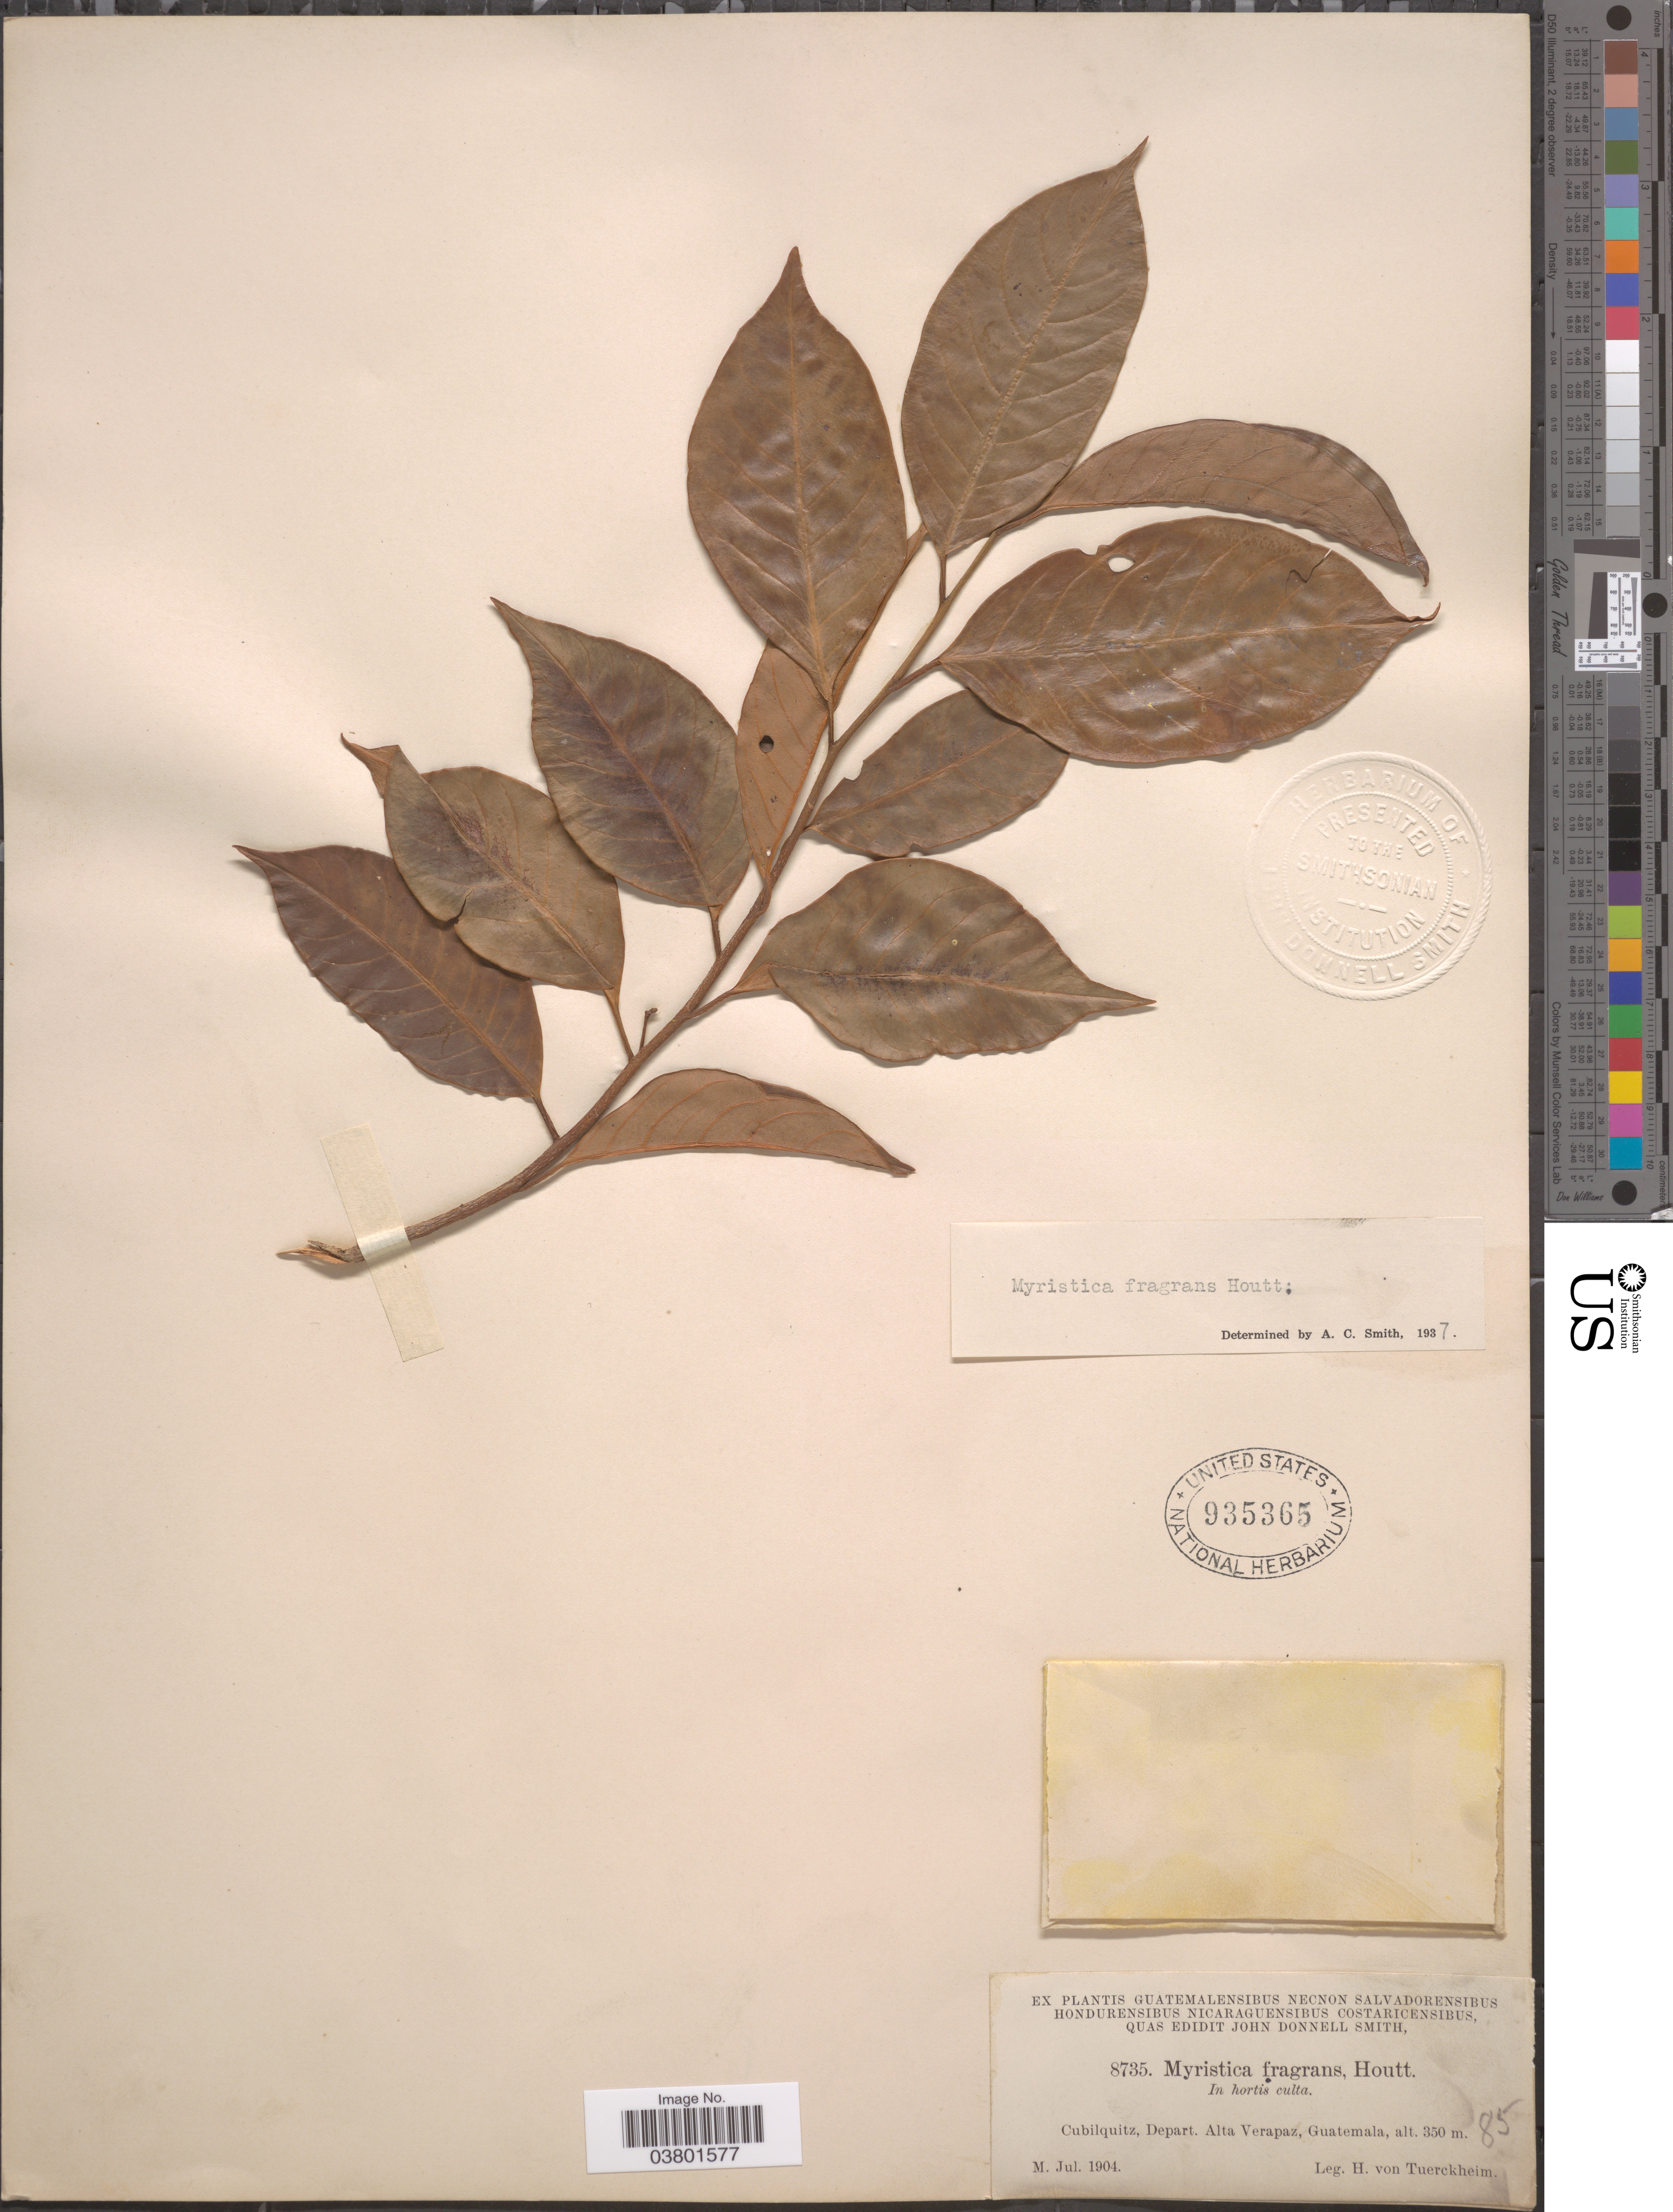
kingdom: Plantae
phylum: Tracheophyta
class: Magnoliopsida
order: Magnoliales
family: Myristicaceae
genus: Myristica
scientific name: Myristica fragrans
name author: Houtt.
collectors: H. von Türckheim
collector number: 8735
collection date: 1904-07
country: Guatemala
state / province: Alta Verapaz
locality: Cubilquitz, Depart. Alta Verapaz.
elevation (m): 350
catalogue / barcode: US 935365